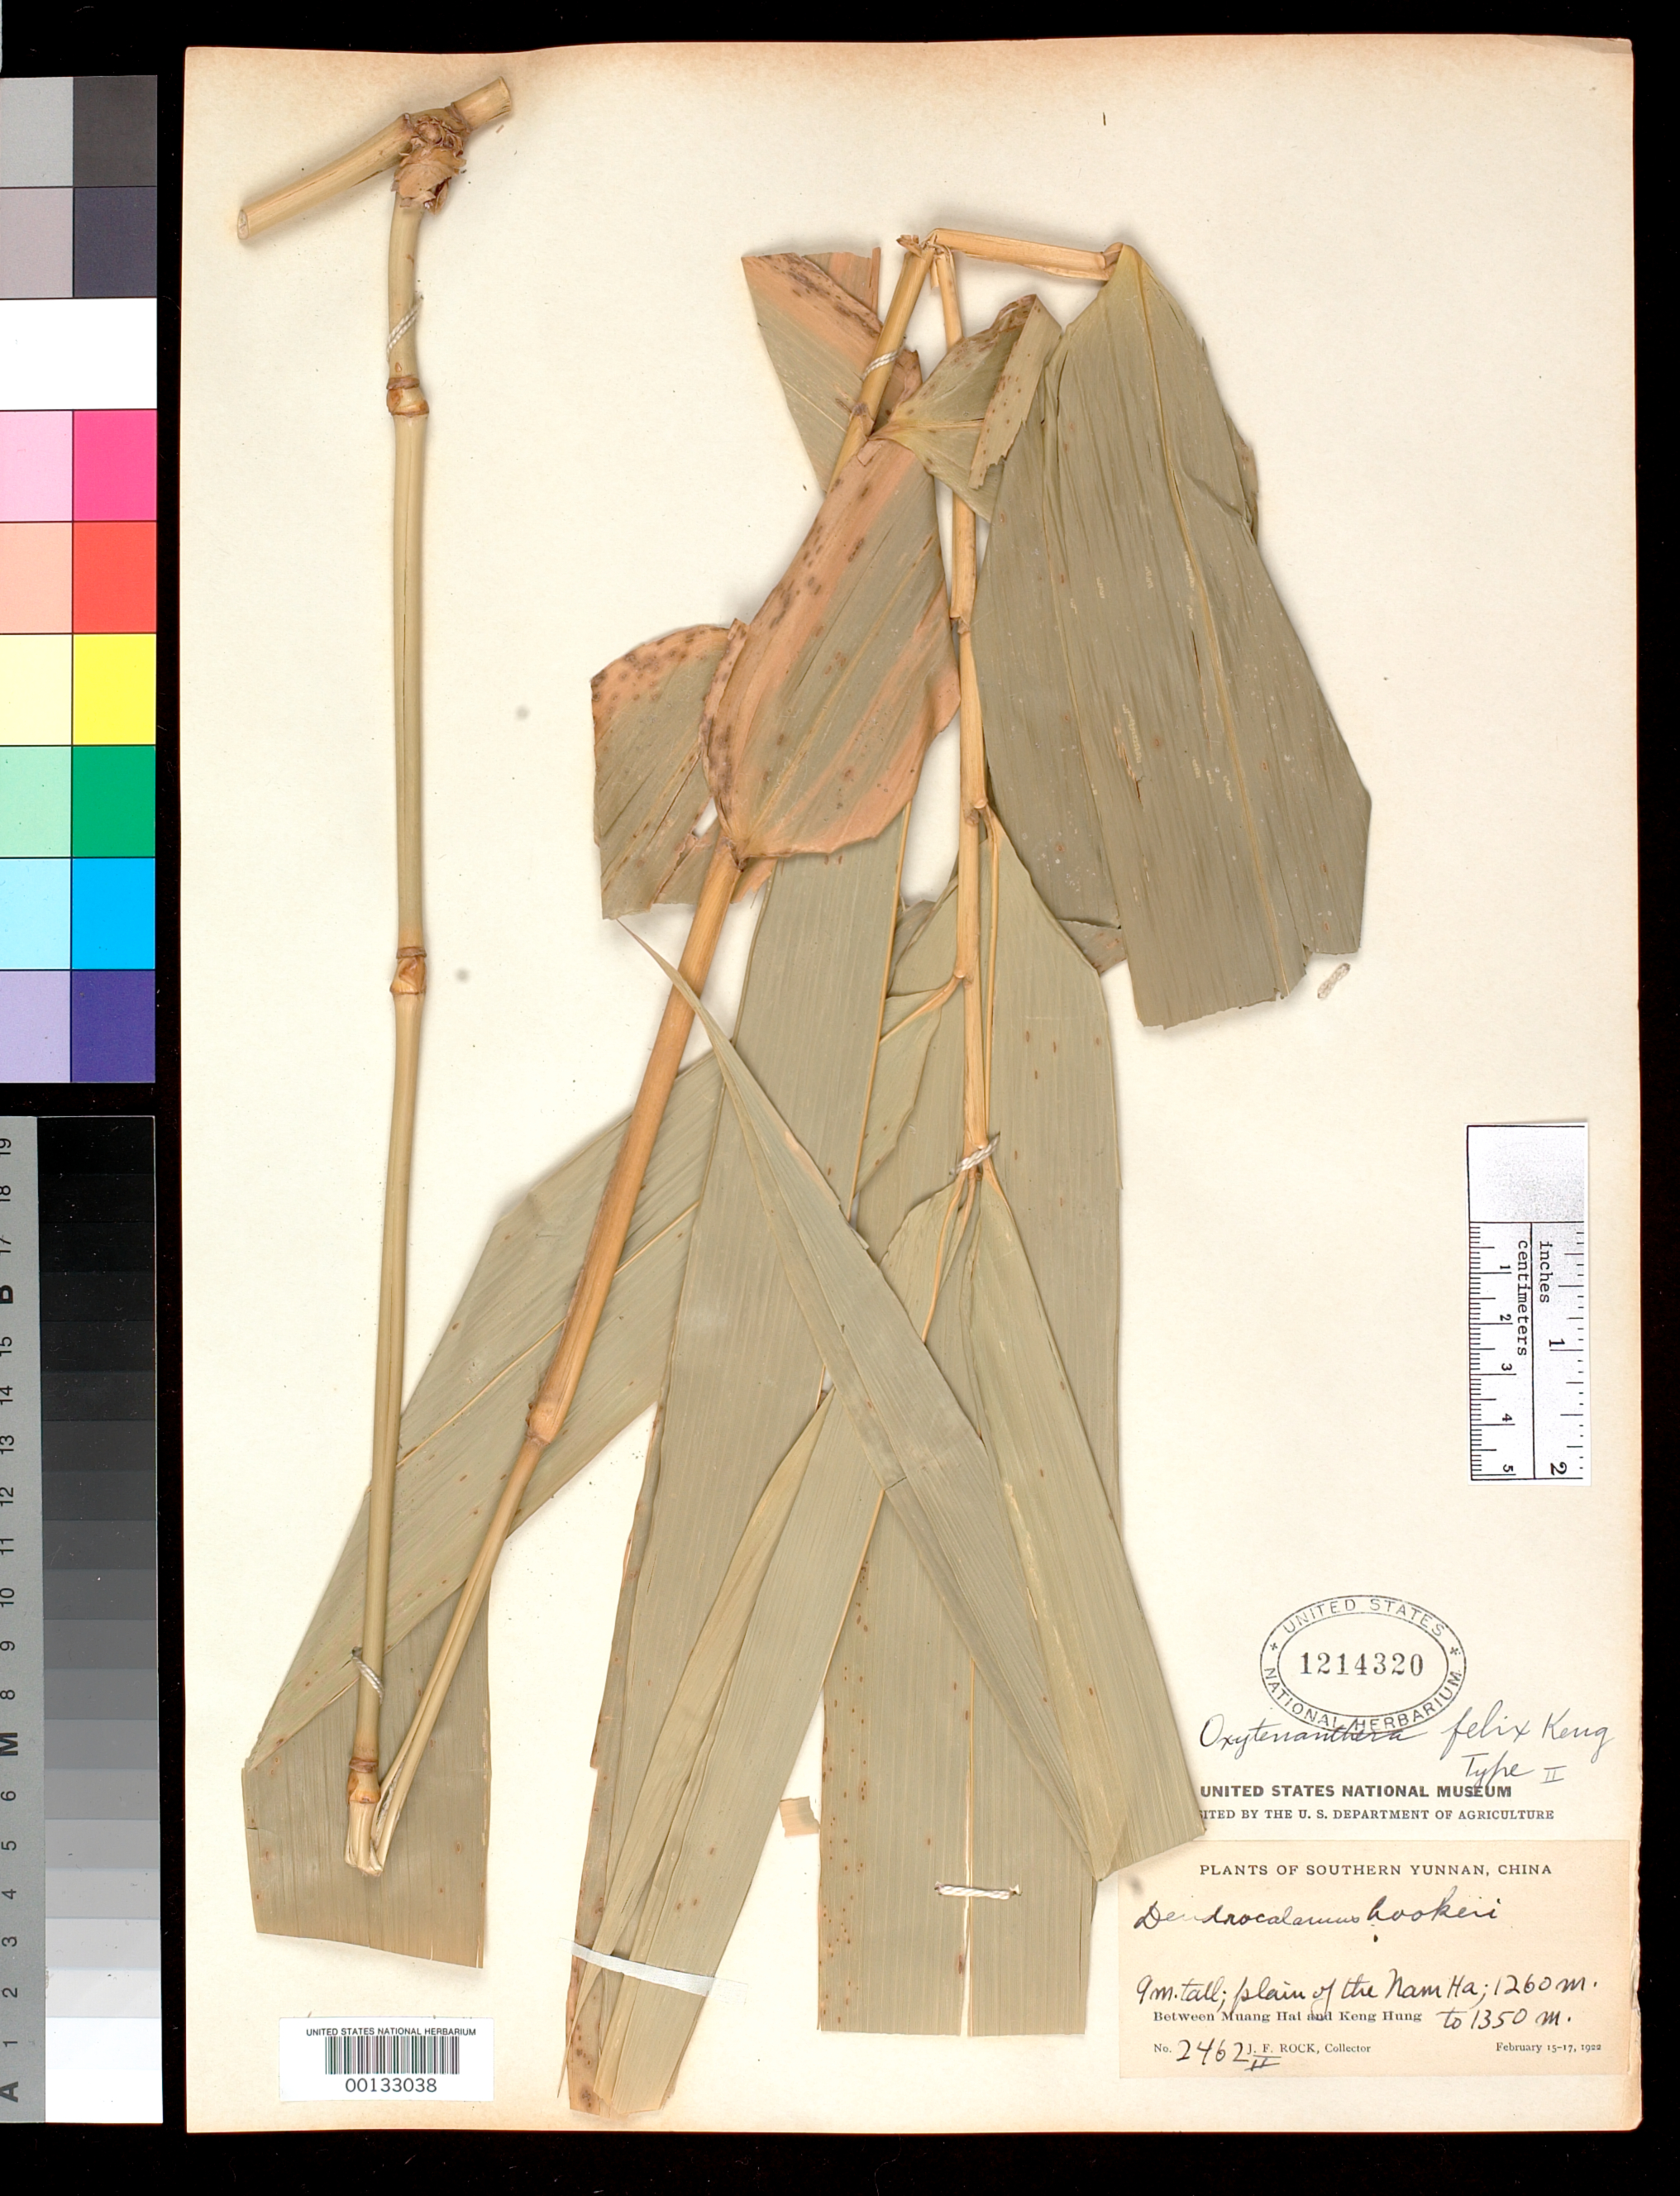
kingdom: Plantae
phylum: Tracheophyta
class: Liliopsida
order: Poales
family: Poaceae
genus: Oxytenanthera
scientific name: Oxytenanthera felix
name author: Keng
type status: Holotype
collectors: J. F. Rock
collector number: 2462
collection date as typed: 15 Feb 1922 to 17 Feb 1922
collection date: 1922-02-15/1922-02-17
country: China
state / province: Yunnan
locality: Between Muang Hai and Keng Hung, Nam Ha.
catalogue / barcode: US 1214320